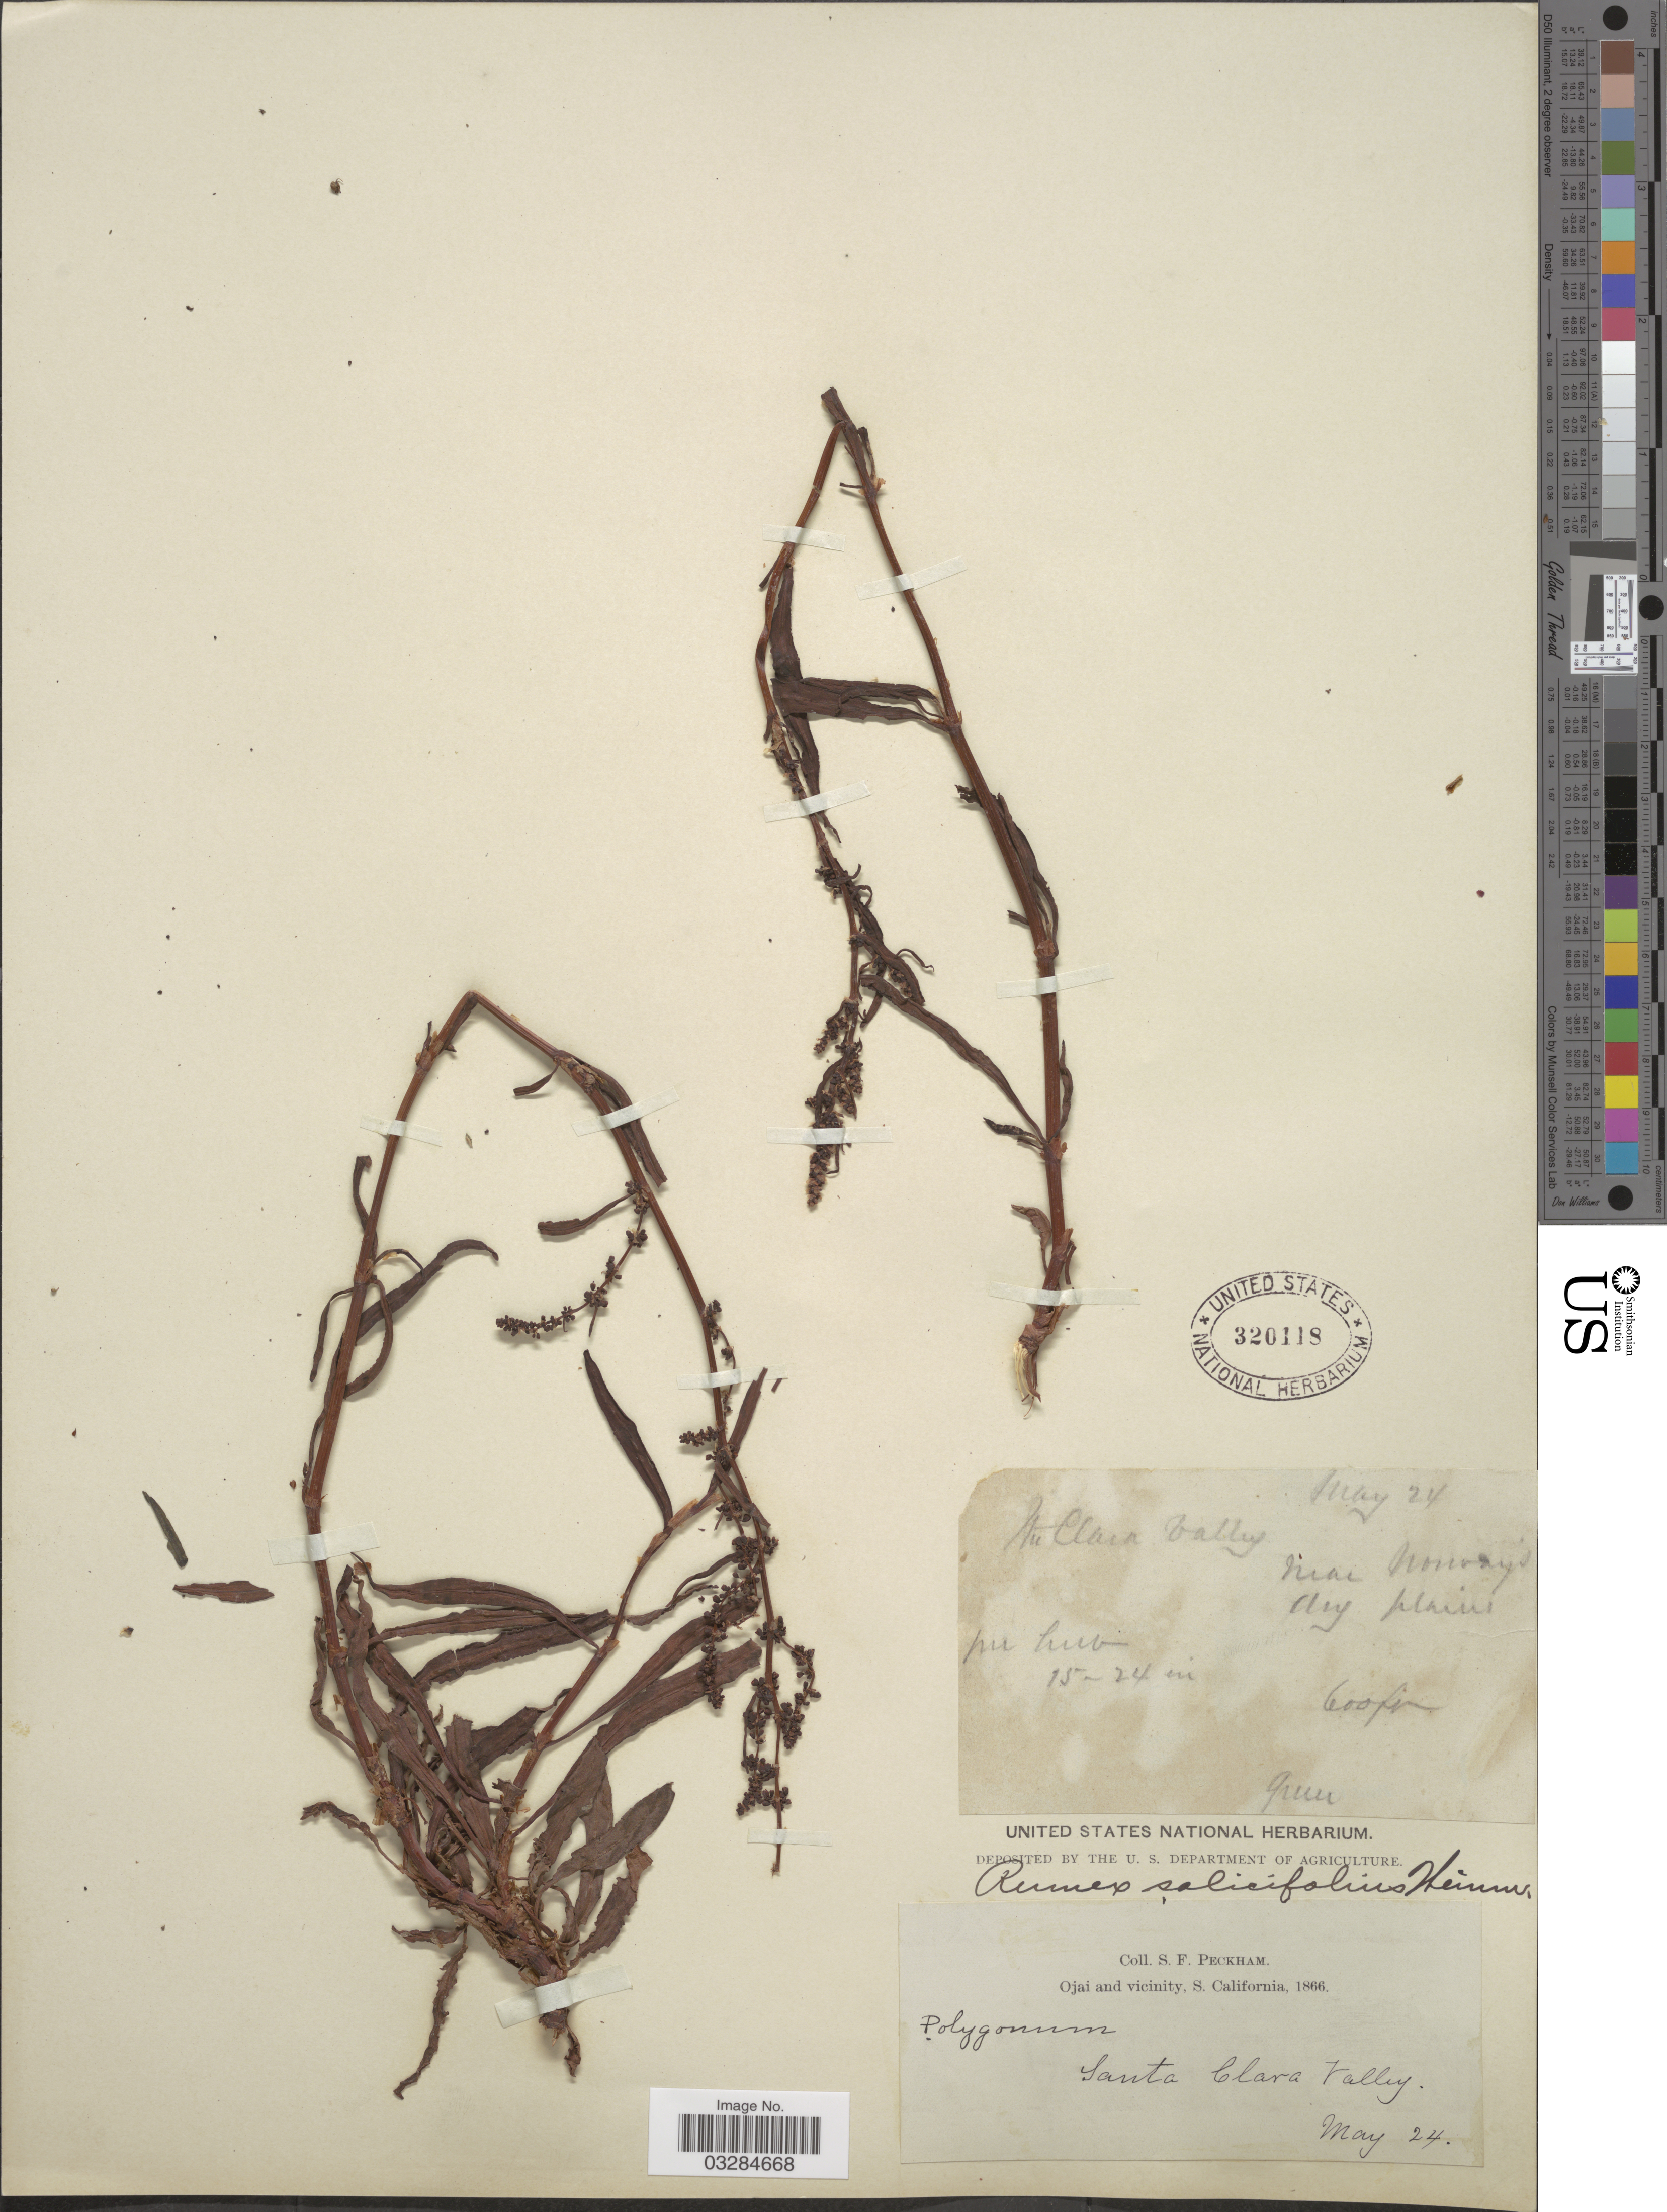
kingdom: Plantae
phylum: Tracheophyta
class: Magnoliopsida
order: Caryophyllales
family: Polygonaceae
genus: Rumex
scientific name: Rumex salicifolius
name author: Weinm.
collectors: S. Peckham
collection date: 1866-05-24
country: United States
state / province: California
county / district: Ventura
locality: Ojai and vicinity, S. California, Santa Clara Valley near Monorayo [interpreted].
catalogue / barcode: US 320118